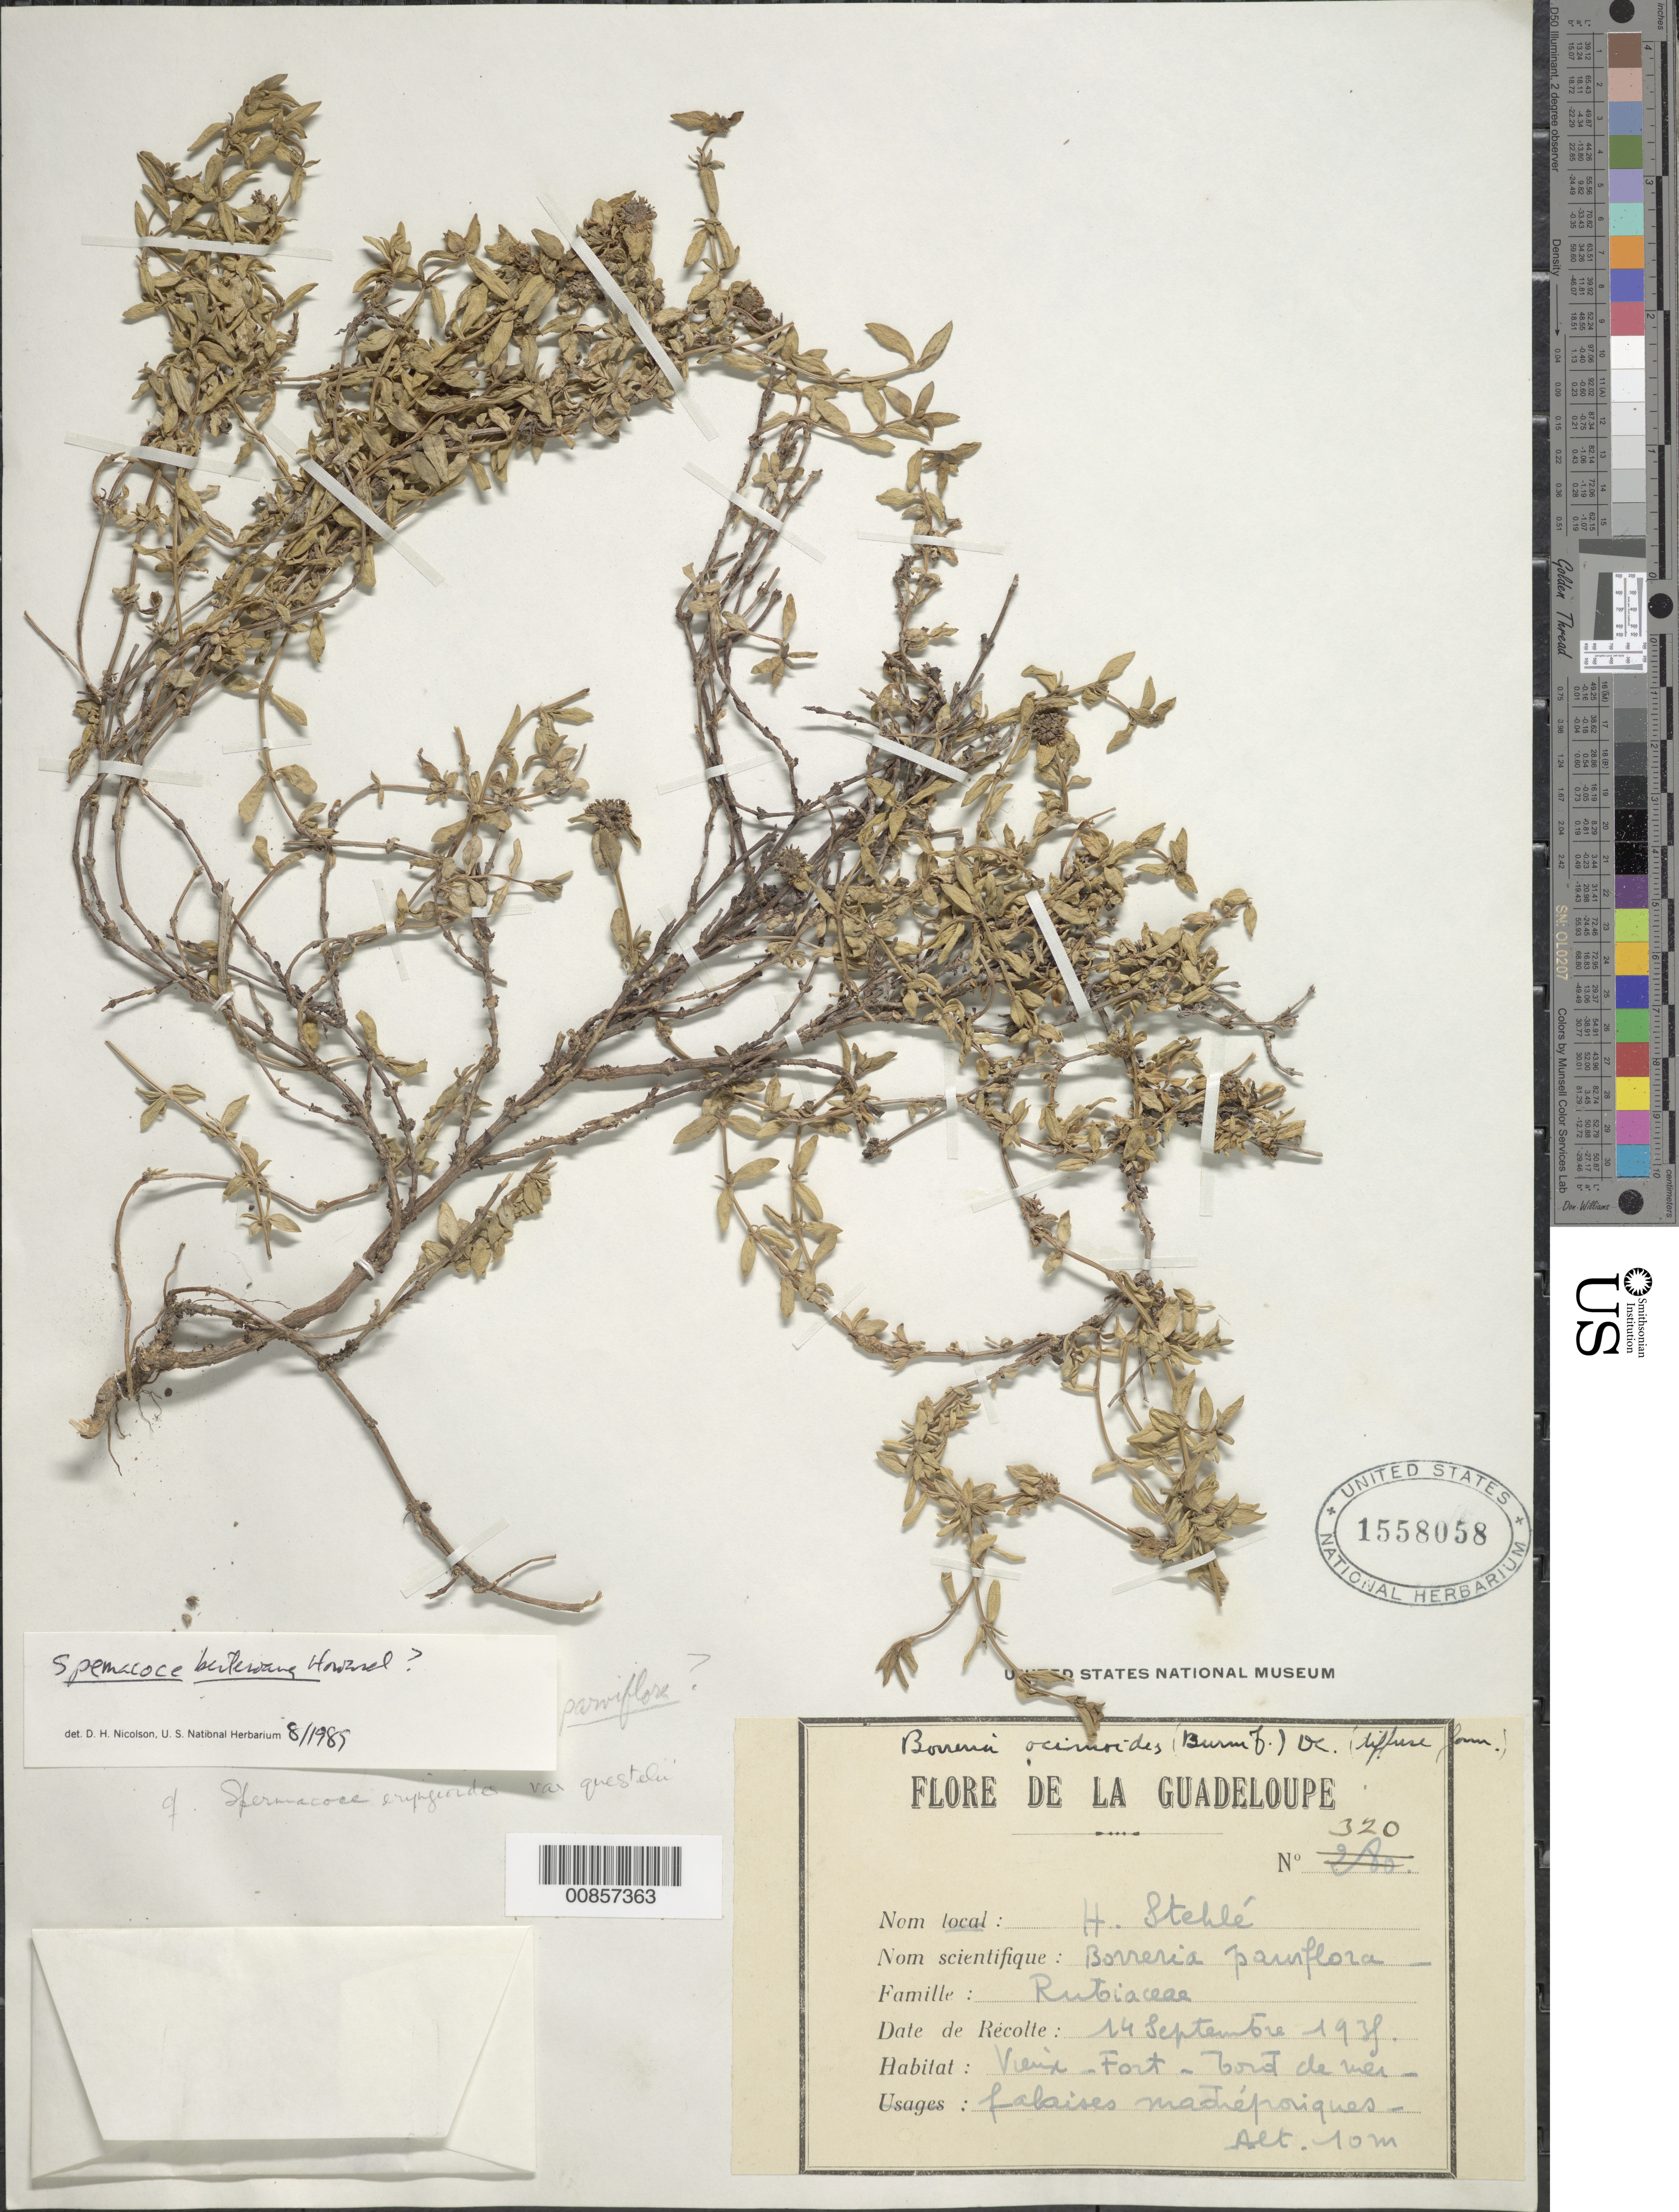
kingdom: Plantae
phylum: Tracheophyta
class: Magnoliopsida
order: Gentianales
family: Rubiaceae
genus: Spermacoce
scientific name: Spermacoce berteroana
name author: R.A. Howard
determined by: Nicolson, Dan H.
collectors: H. Stehlé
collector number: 320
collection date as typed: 14 Sep 1938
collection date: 1938-09-14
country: Guadeloupe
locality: Vieux - Fort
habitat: Bord de mer - falaises madréporiquess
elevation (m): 10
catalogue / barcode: US 1558058